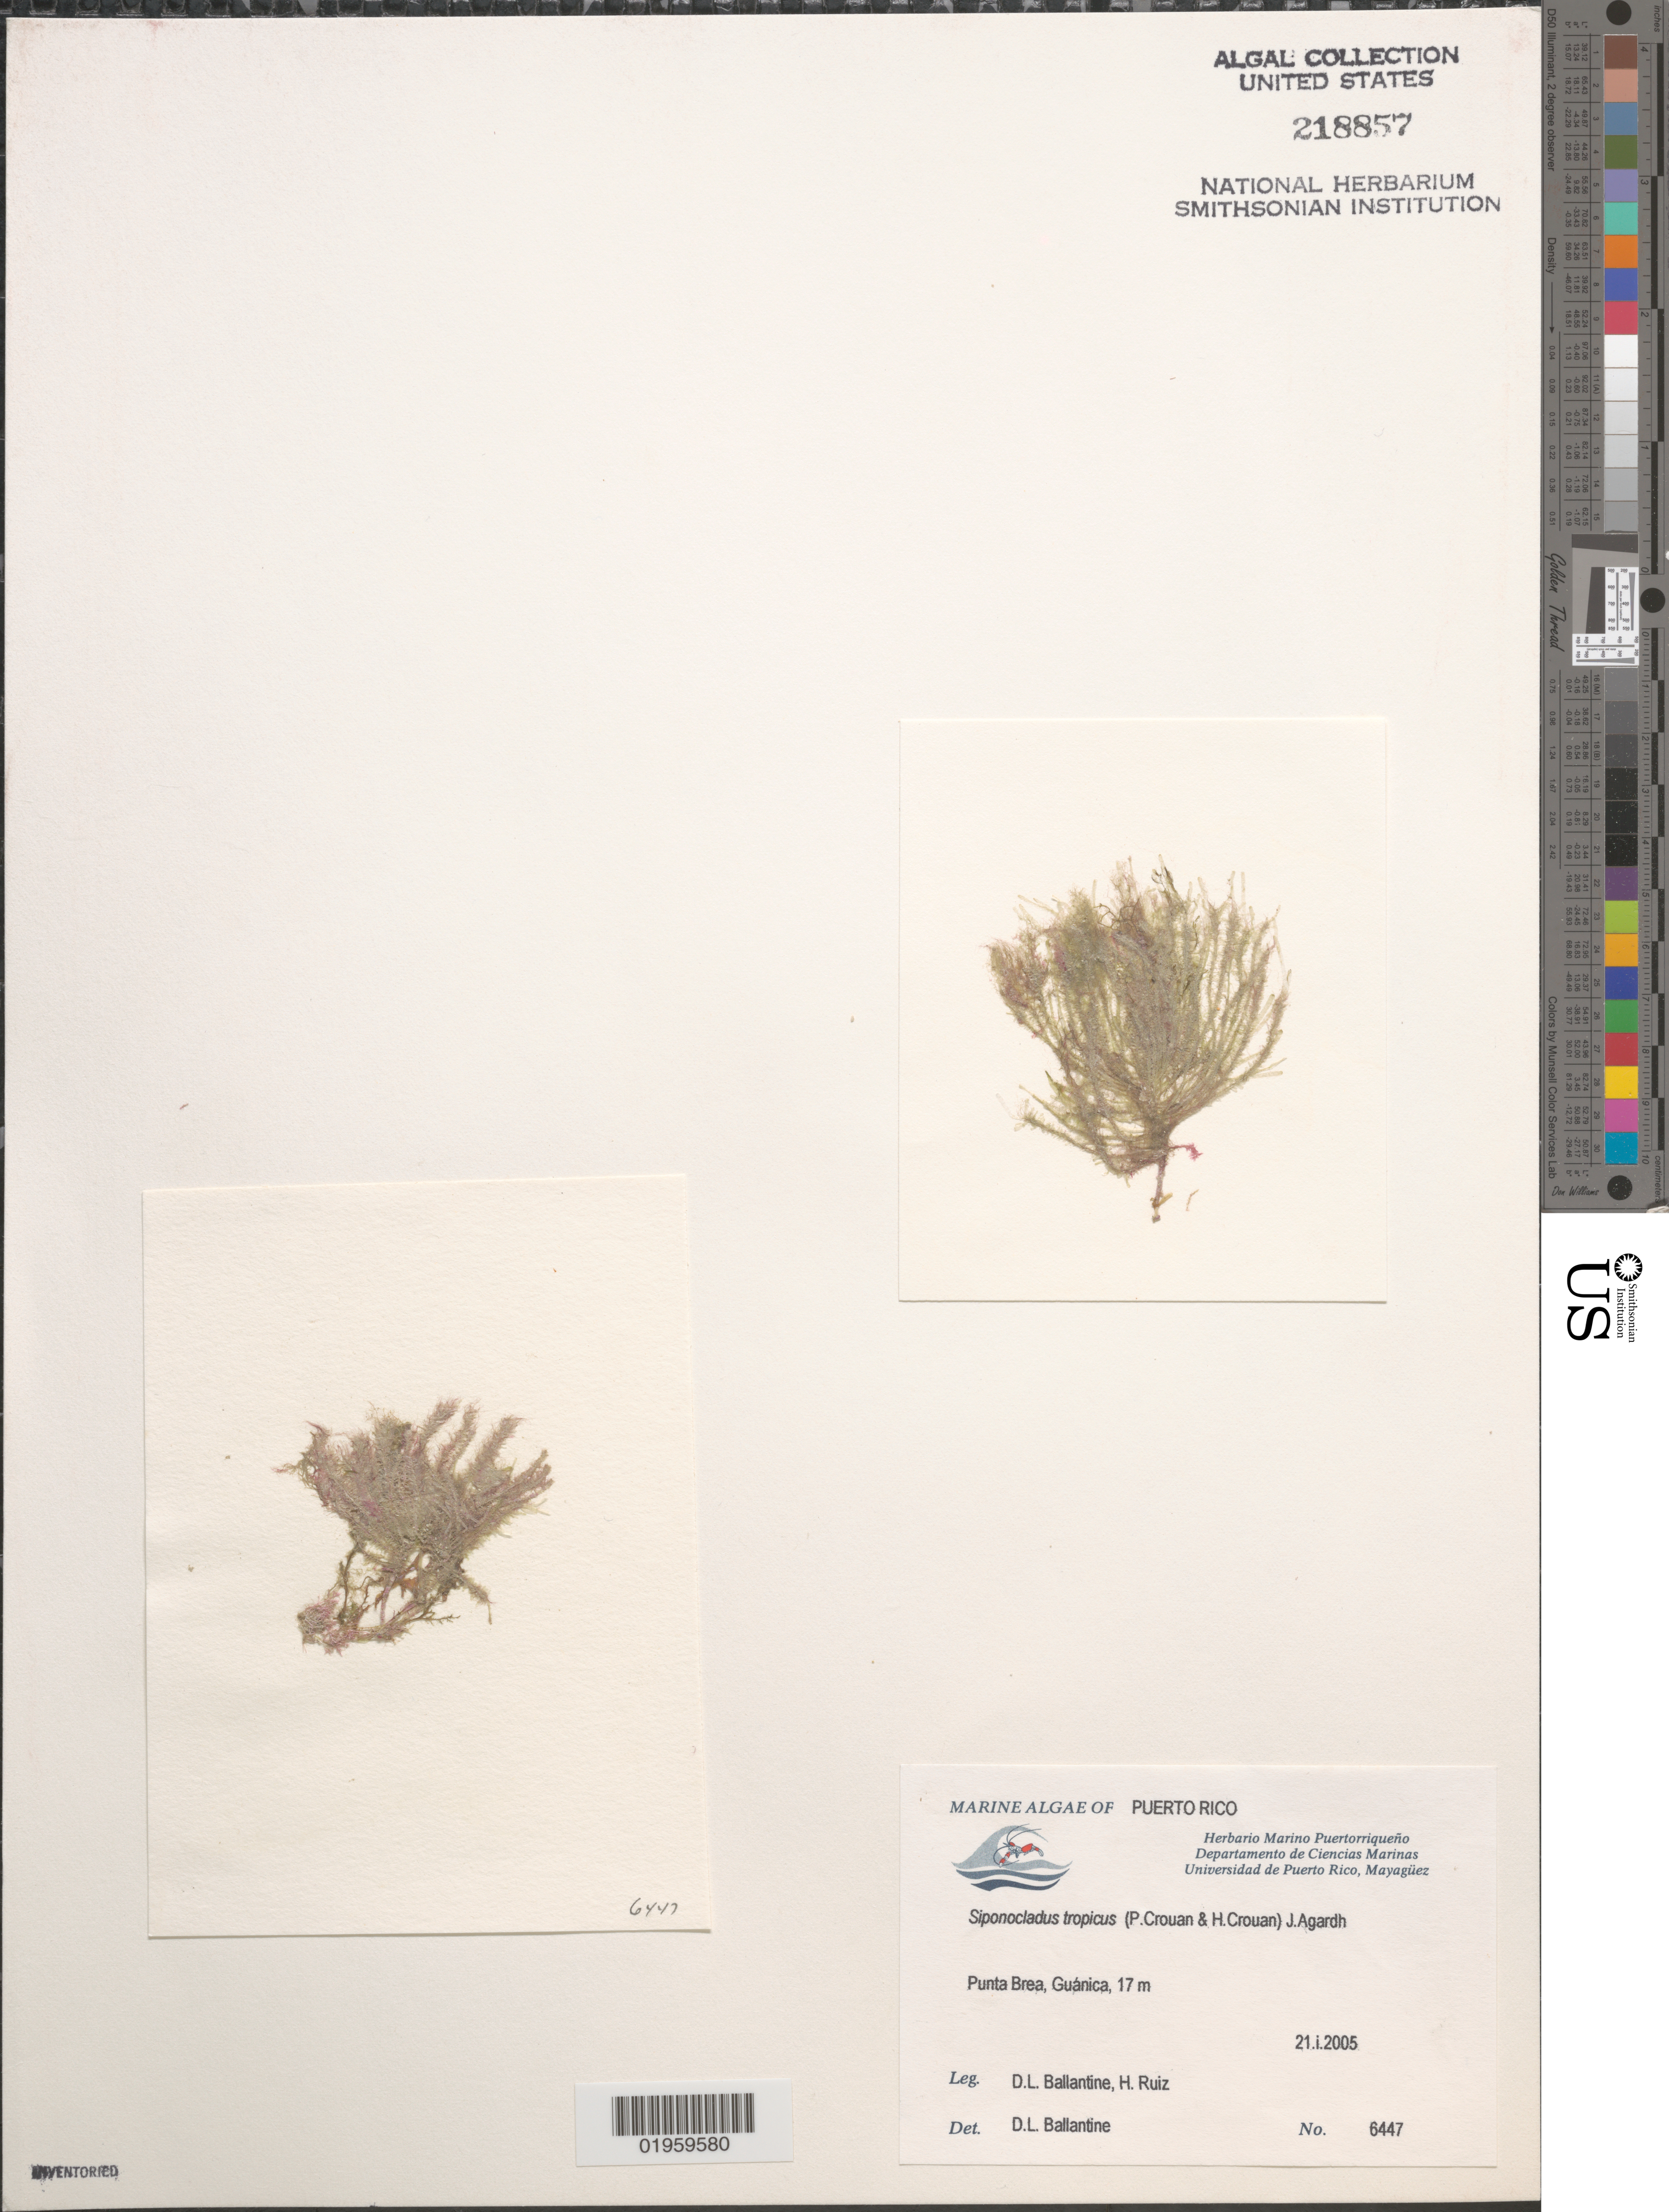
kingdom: Plantae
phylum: Chlorophyta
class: Ulvophyceae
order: Siphonocladales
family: Siphonocladaceae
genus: Siphonocladus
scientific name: Siphonocladus tropicus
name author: (P. Crouan & H. Crouan) J. Agardh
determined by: Ballantine, D. L.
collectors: D.L. Ballantine & H. Ruiz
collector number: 6447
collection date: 2005-01-21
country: Puerto Rico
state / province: Guanica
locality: Punta Brea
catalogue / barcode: US 218857